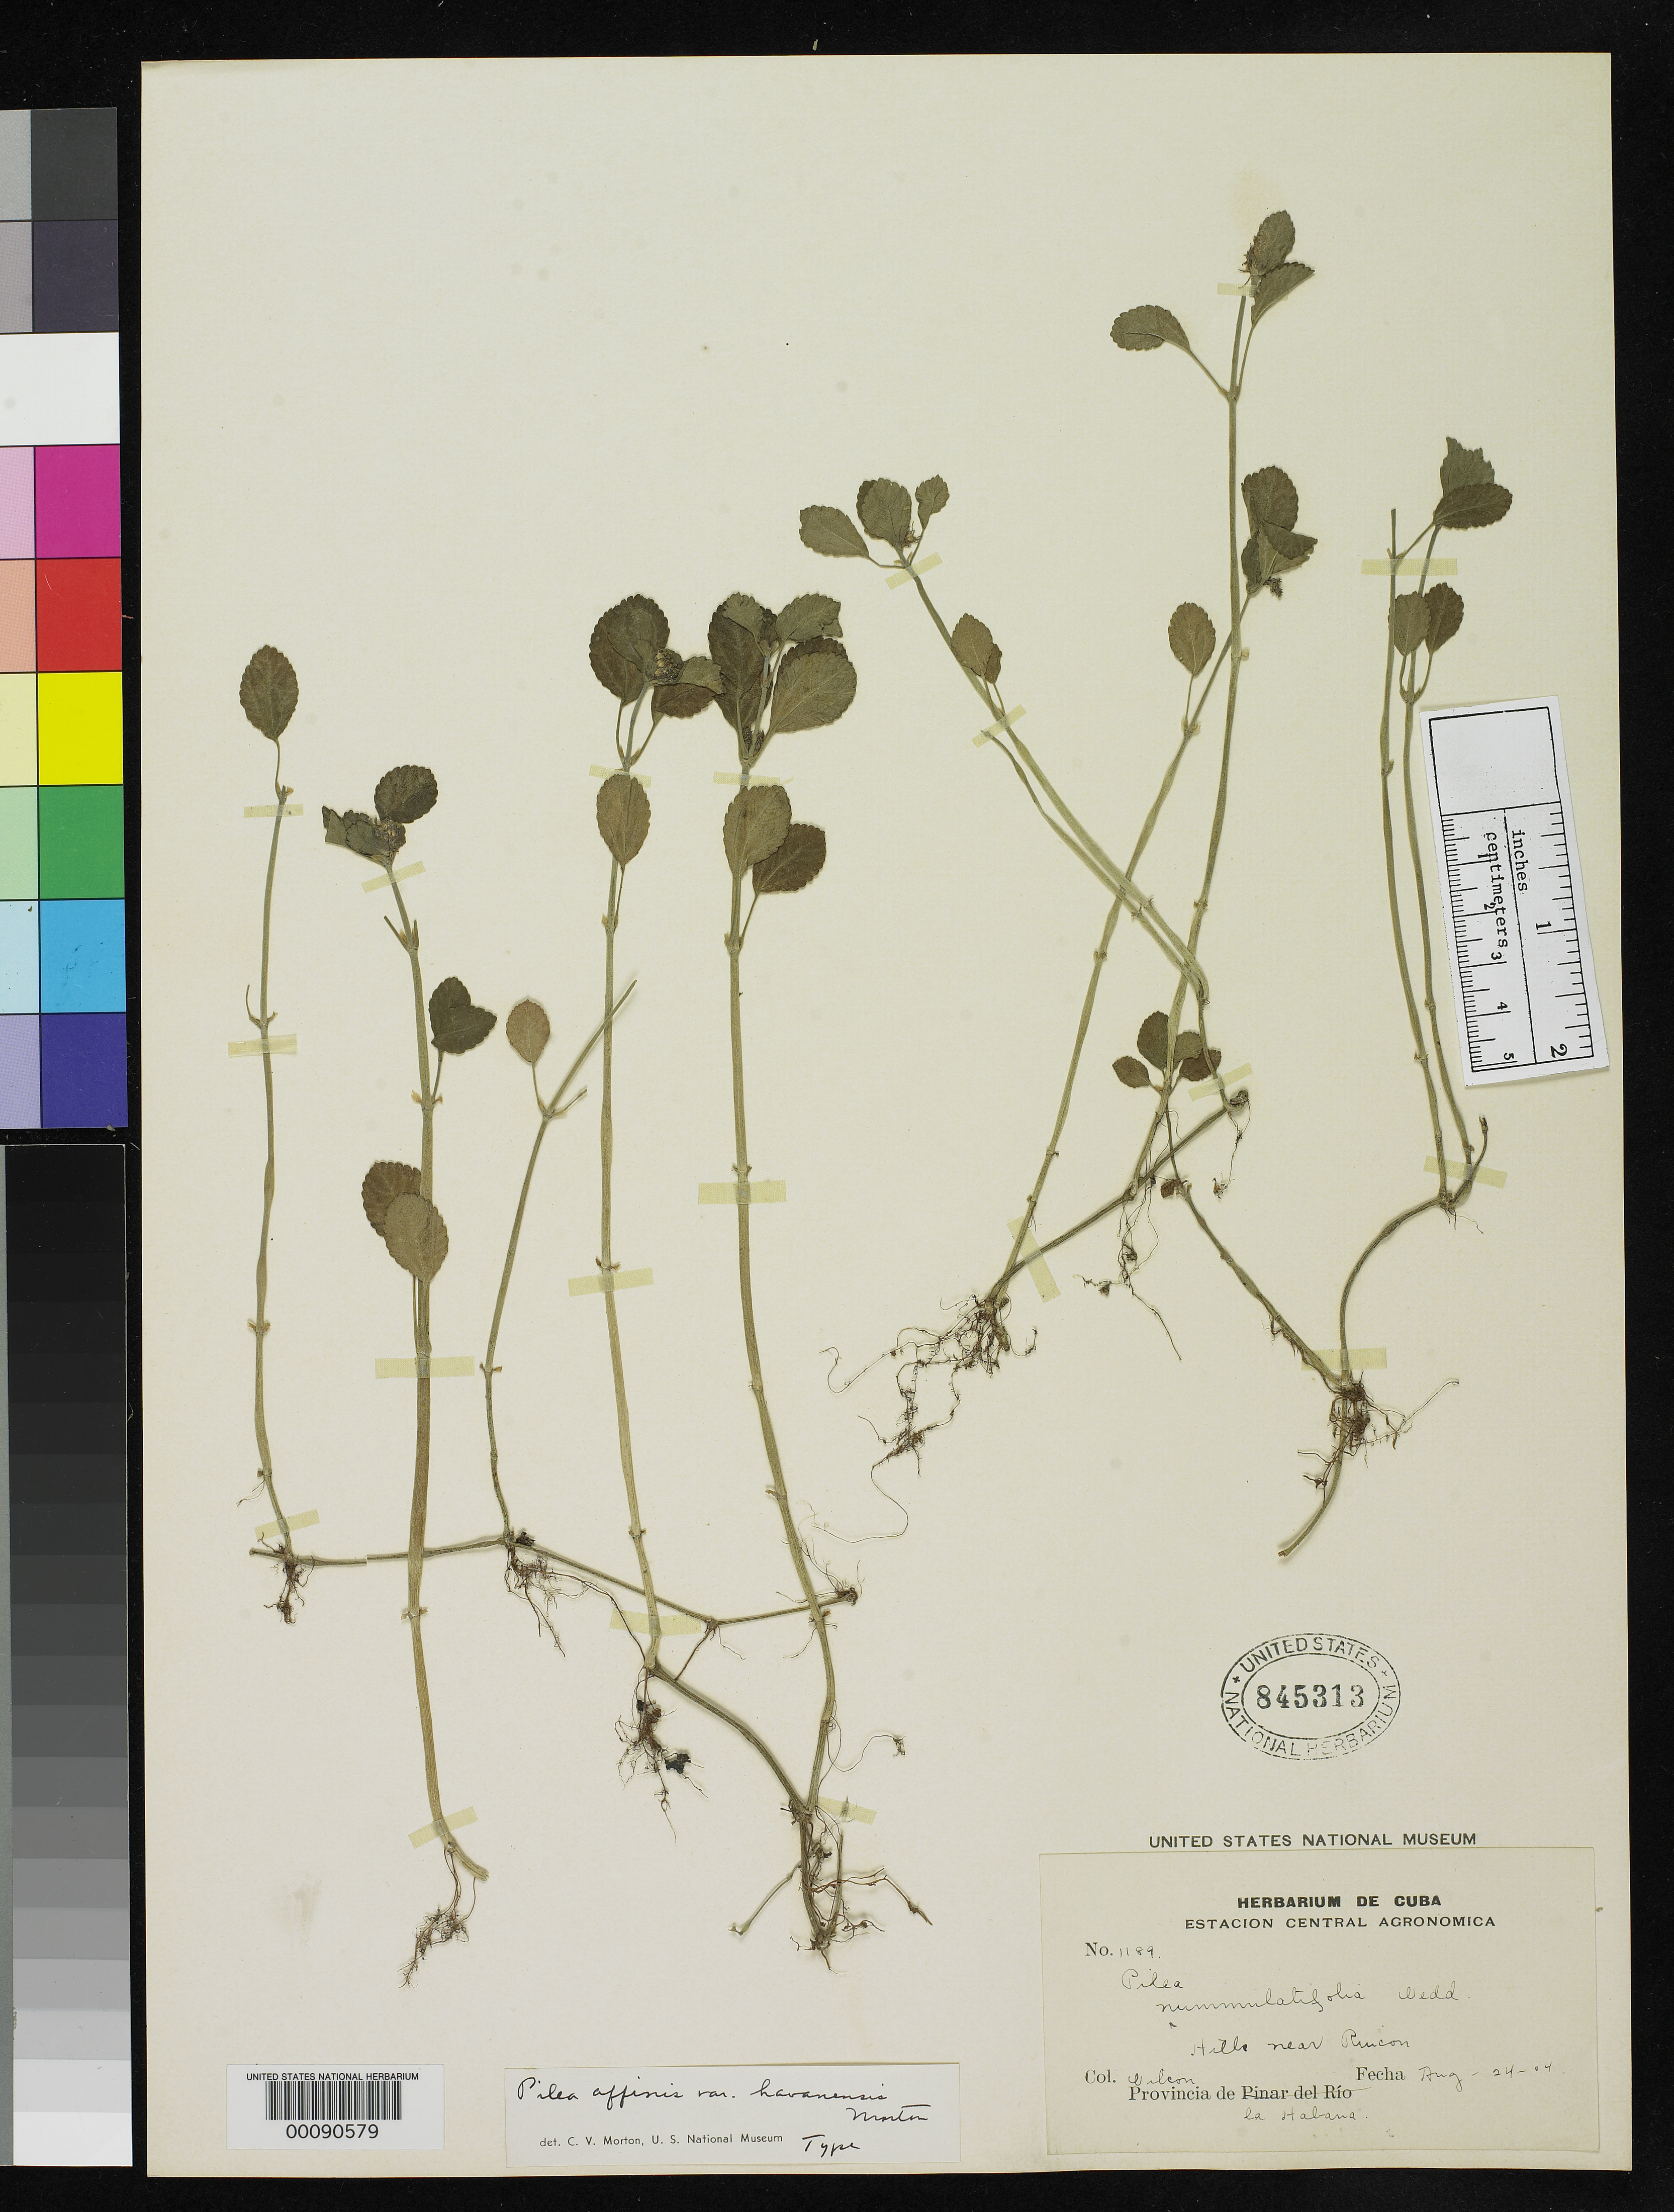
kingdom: Plantae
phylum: Tracheophyta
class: Magnoliopsida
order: Rosales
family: Urticaceae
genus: Pilea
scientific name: Pilea affinis var. havanensis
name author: C.V. Morton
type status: Holotype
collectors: P. Wilson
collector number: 1189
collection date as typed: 24 Aug 1904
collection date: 1904-08-24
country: Cuba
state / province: La Habana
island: Greater Antilles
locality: Near Rincon.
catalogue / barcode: US 845313